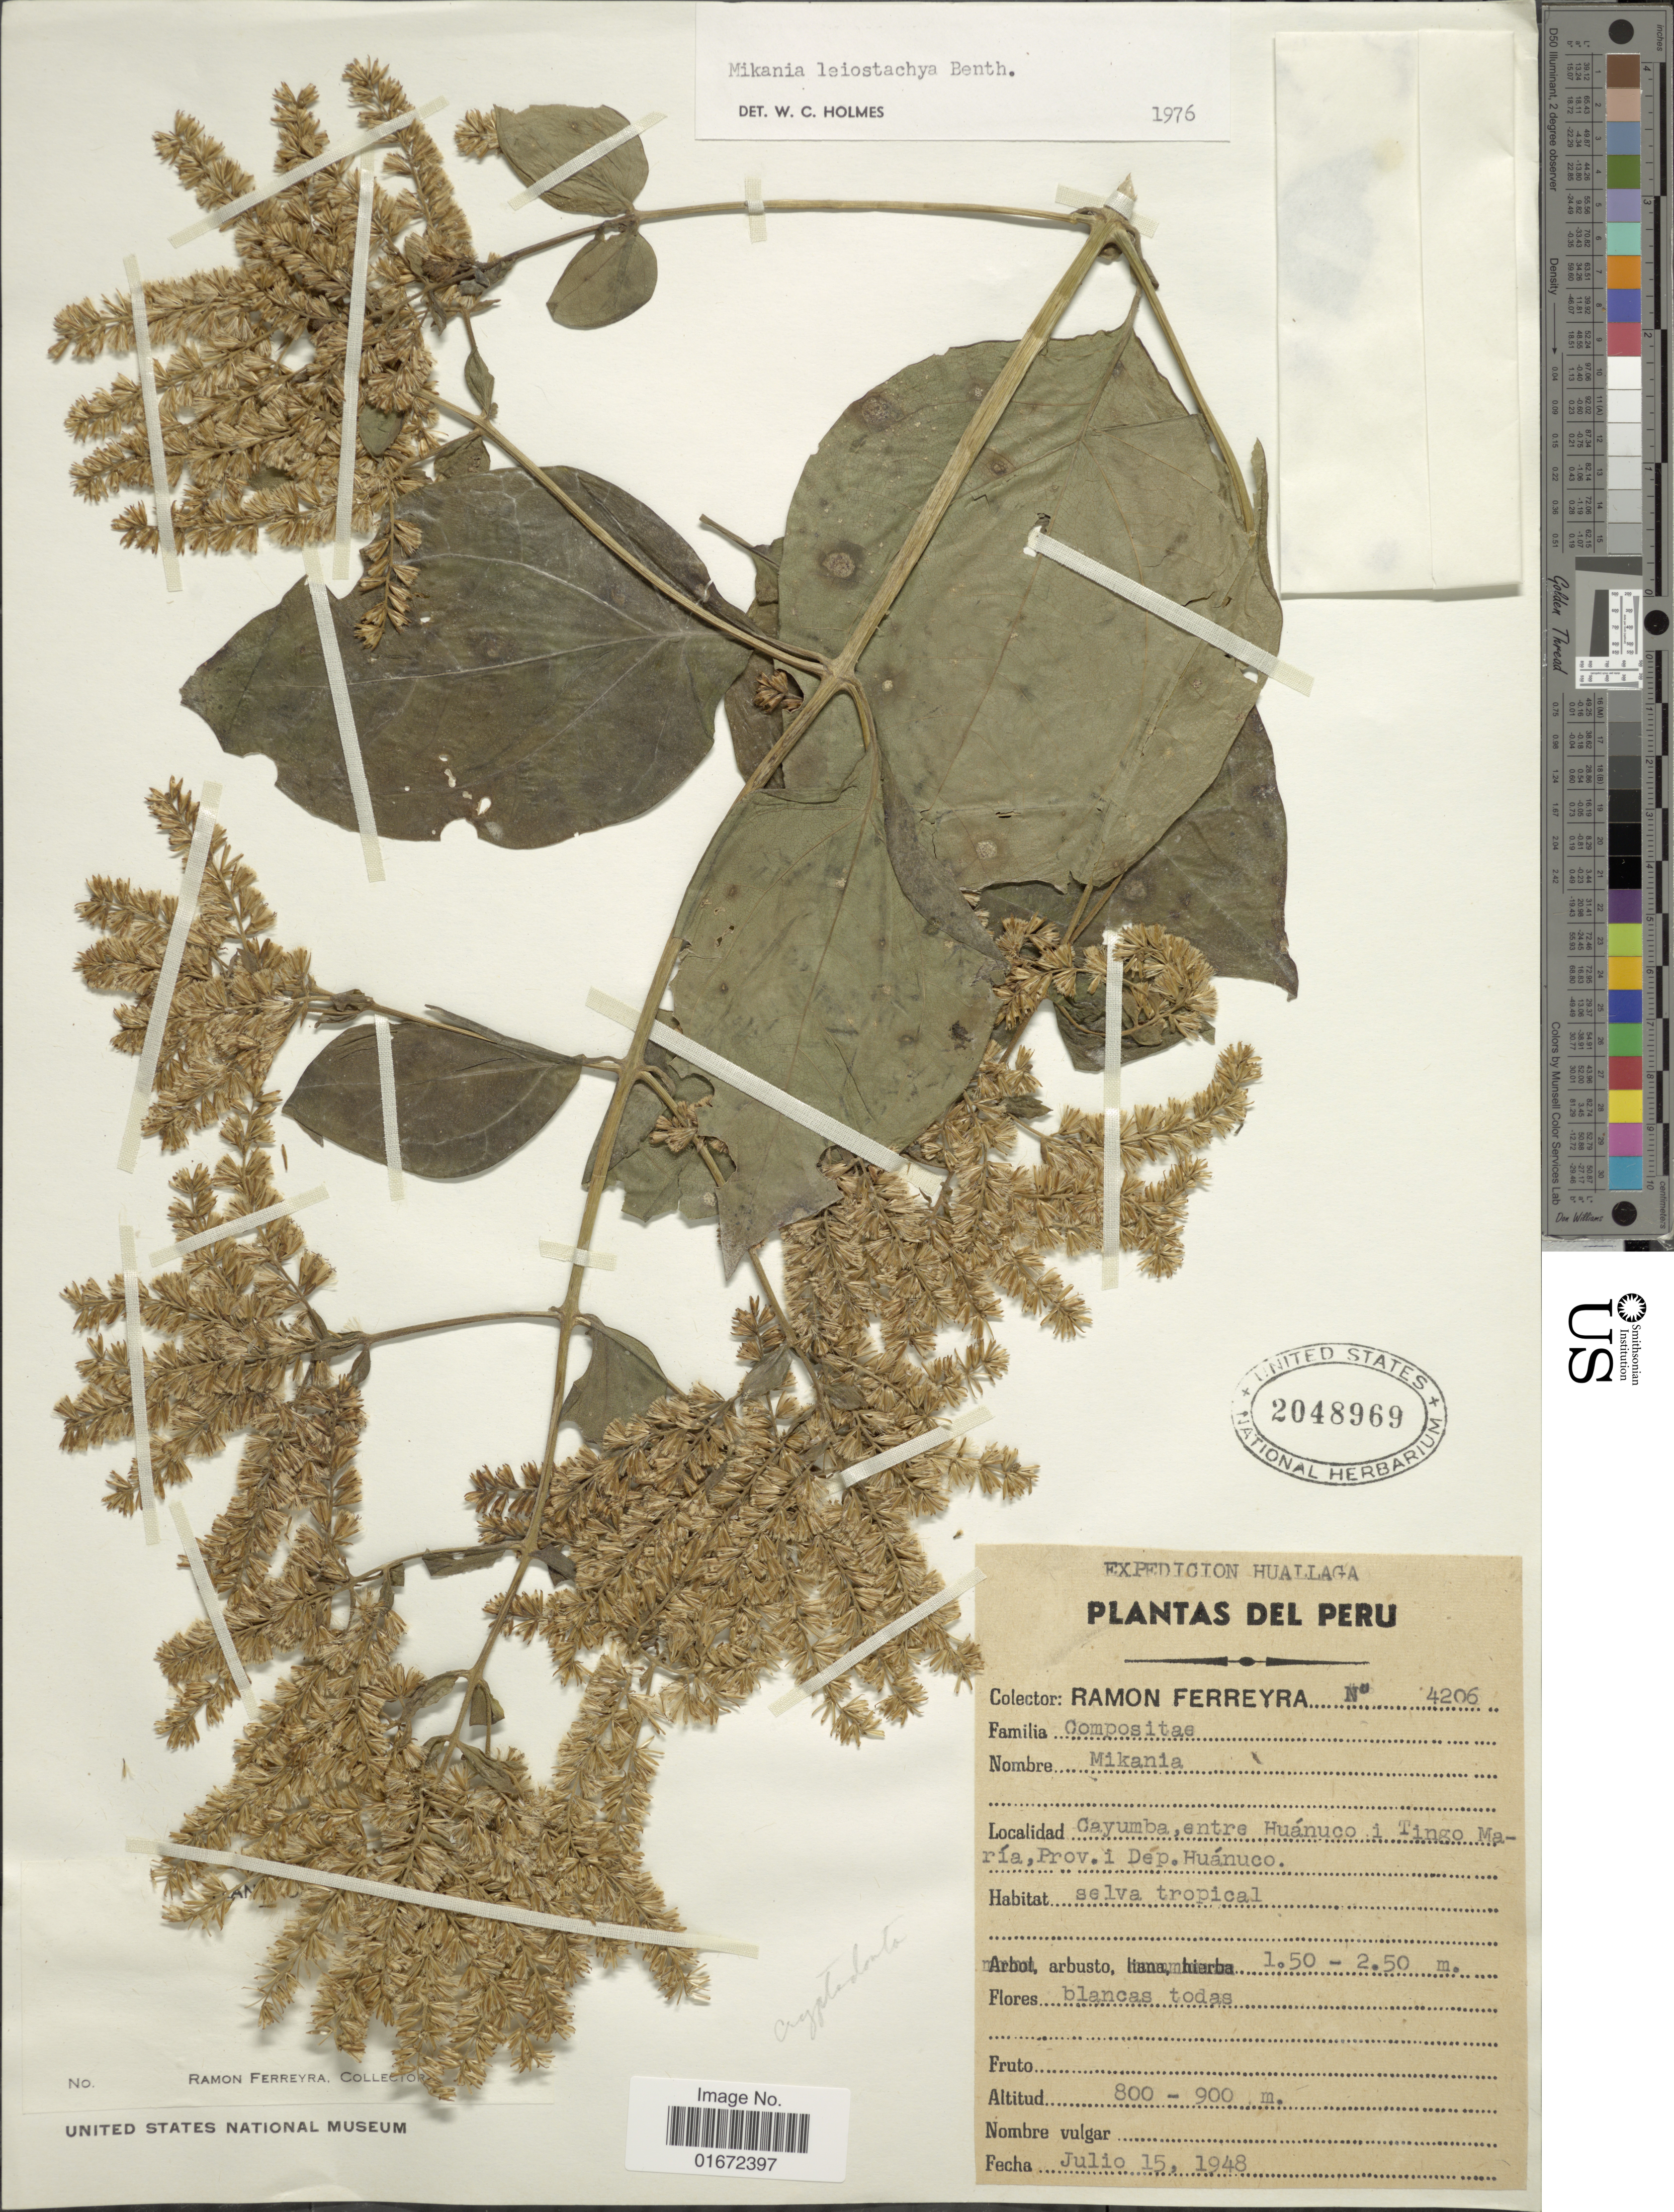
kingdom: Plantae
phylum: Tracheophyta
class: Magnoliopsida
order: Asterales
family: Asteraceae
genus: Mikania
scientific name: Mikania leiostachya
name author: Benth.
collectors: R. A. Ferreyra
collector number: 4206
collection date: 1948-07-15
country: Peru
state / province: Huánuco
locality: Cayumba, entre Huánuco i Tingo María, Prov. i Dep. Huánuco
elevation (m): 800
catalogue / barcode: US 2048969